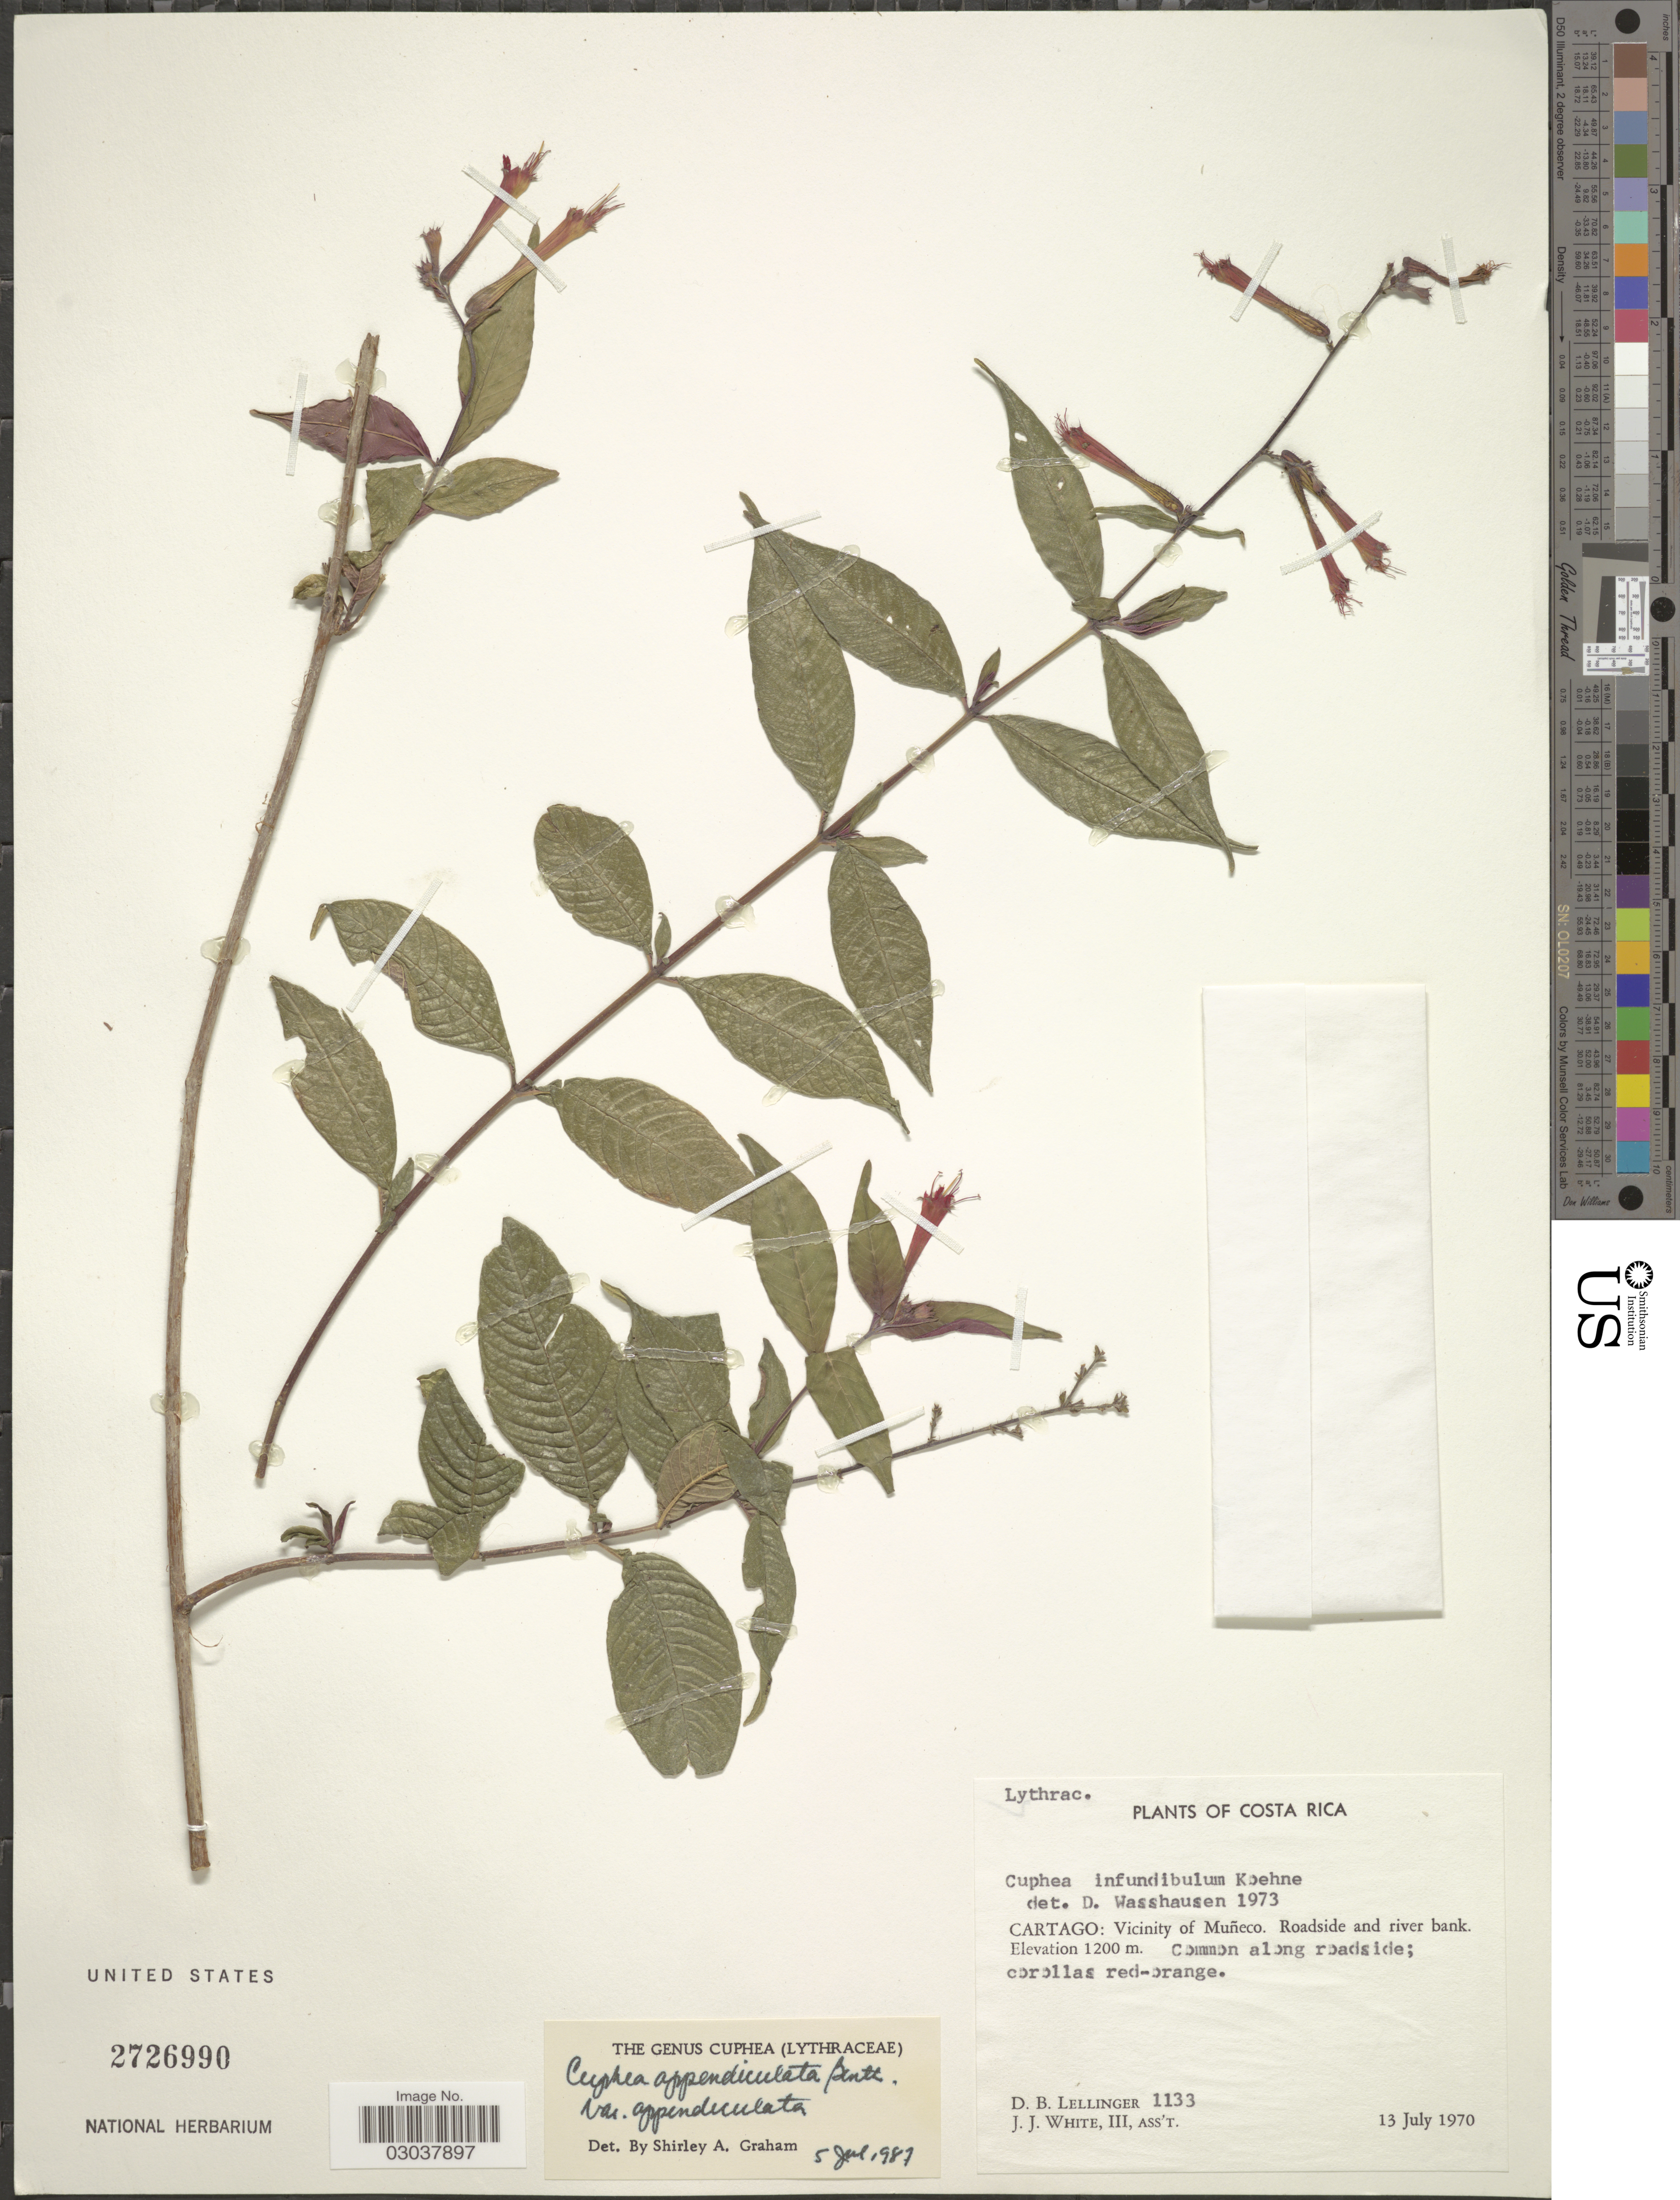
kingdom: Plantae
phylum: Tracheophyta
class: Magnoliopsida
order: Myrtales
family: Lythraceae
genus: Cuphea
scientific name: Cuphea appendiculata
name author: Benth.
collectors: D. B. Lellinger & J. J. White III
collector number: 1133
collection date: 1970-07-13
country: Costa Rica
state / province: Cartago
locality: Vicinity of Muñeco. Roadside and river bank.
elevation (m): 1200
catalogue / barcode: US 2726990